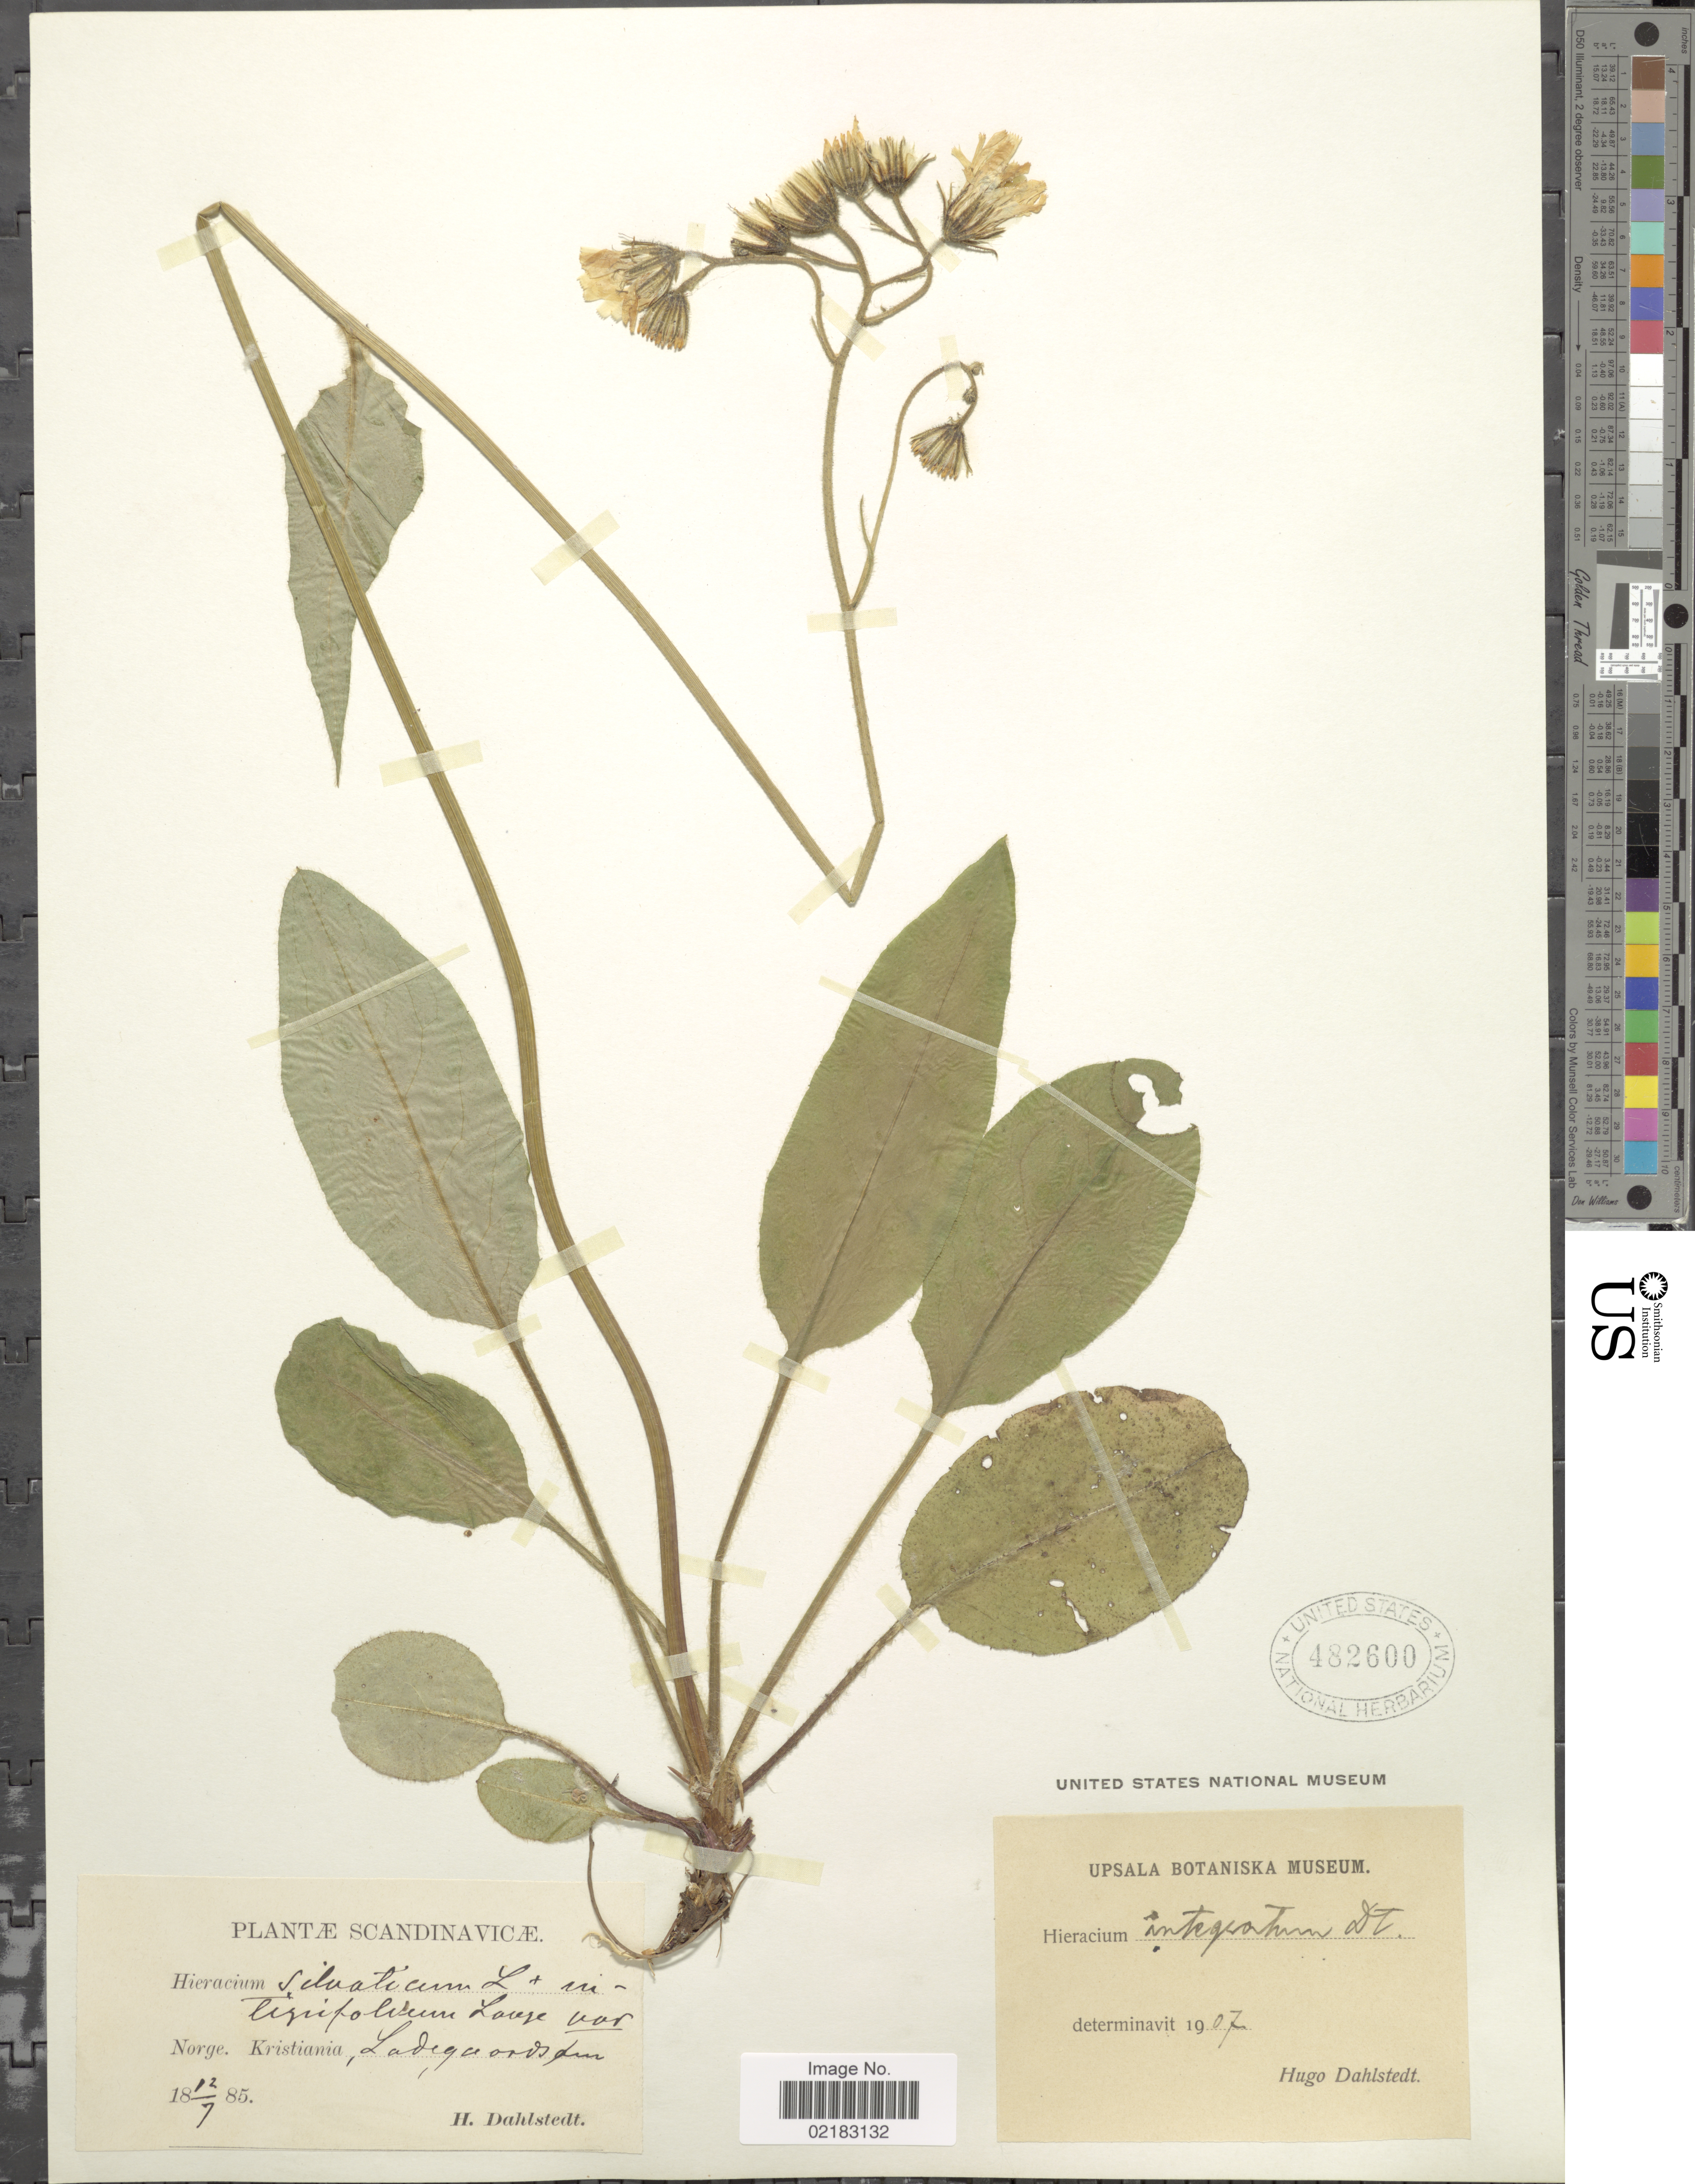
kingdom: Plantae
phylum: Tracheophyta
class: Magnoliopsida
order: Asterales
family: Asteraceae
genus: Hieracium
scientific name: Hieracium murorum subsp. integratum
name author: (Dahlst.) Zahn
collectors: H. G. Dahlstedt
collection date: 1885-07-12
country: Norway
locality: Kristiana, Ladegaardsom.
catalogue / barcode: US 482600